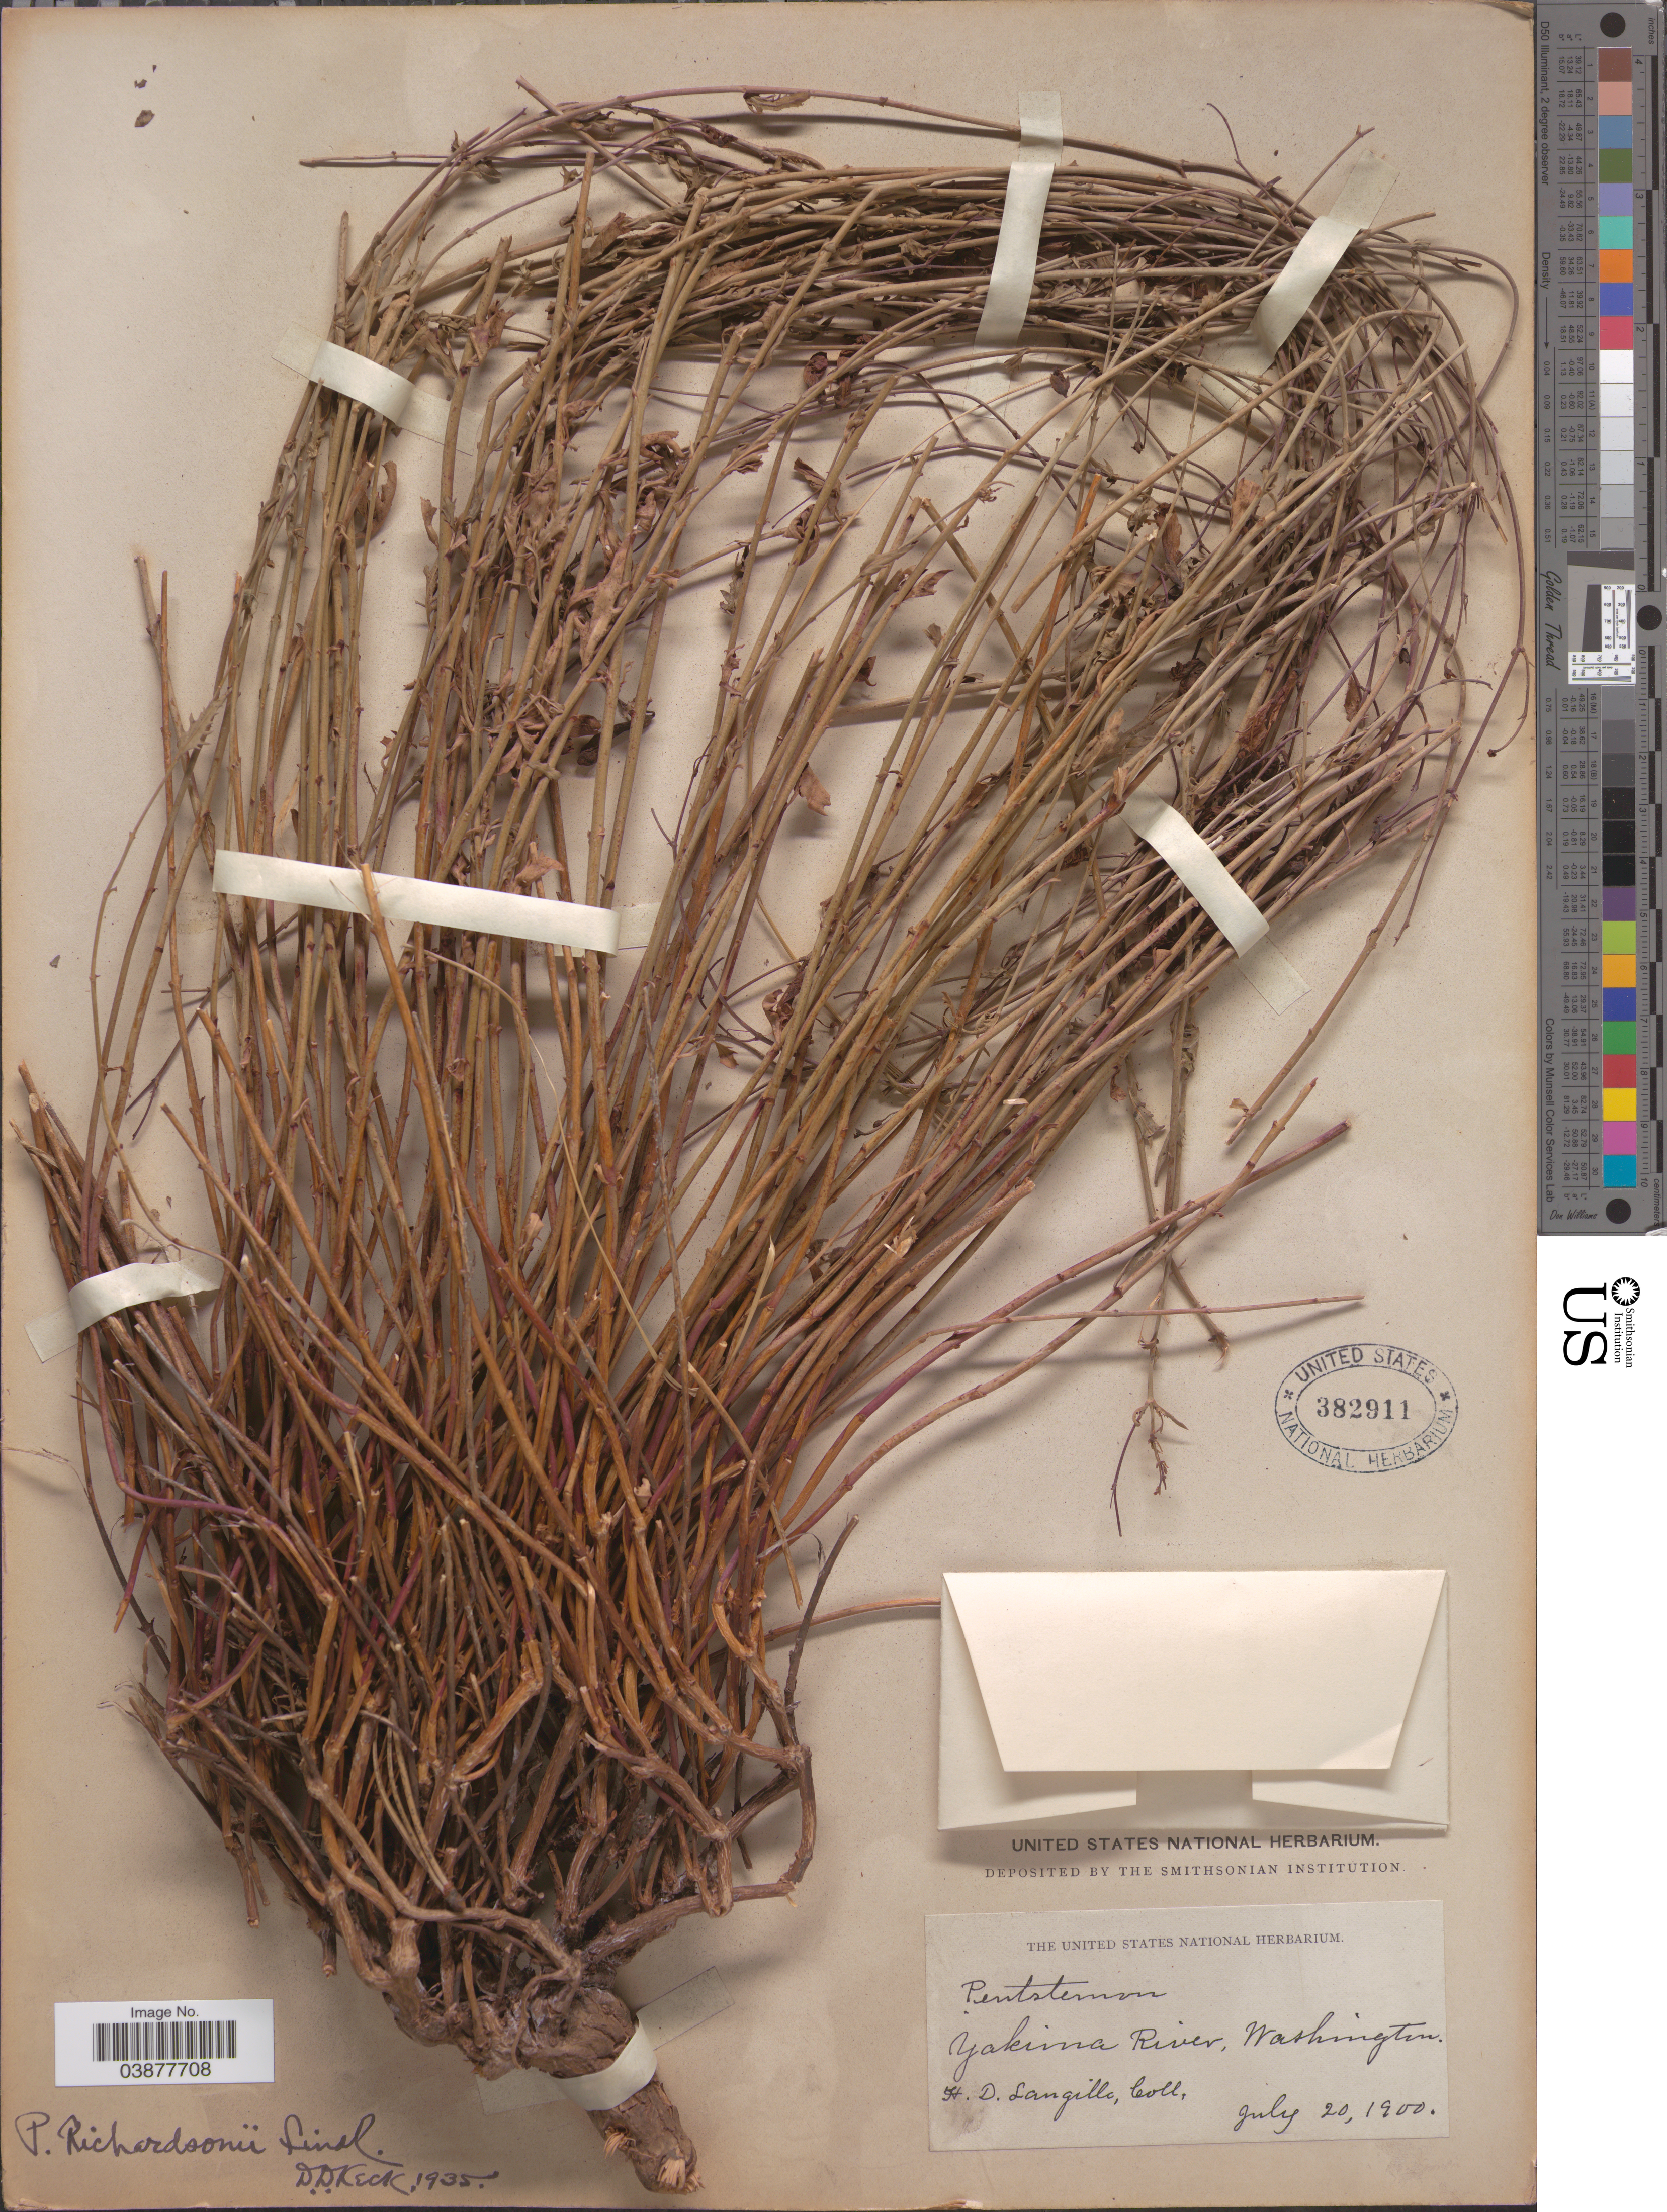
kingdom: Plantae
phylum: Tracheophyta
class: Magnoliopsida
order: Lamiales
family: Plantaginaceae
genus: Penstemon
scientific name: Penstemon richardsonii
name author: Douglas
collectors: H. Langille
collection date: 1900-07-20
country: United States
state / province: Washington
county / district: Yakima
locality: Yakima River.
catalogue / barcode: US 382911